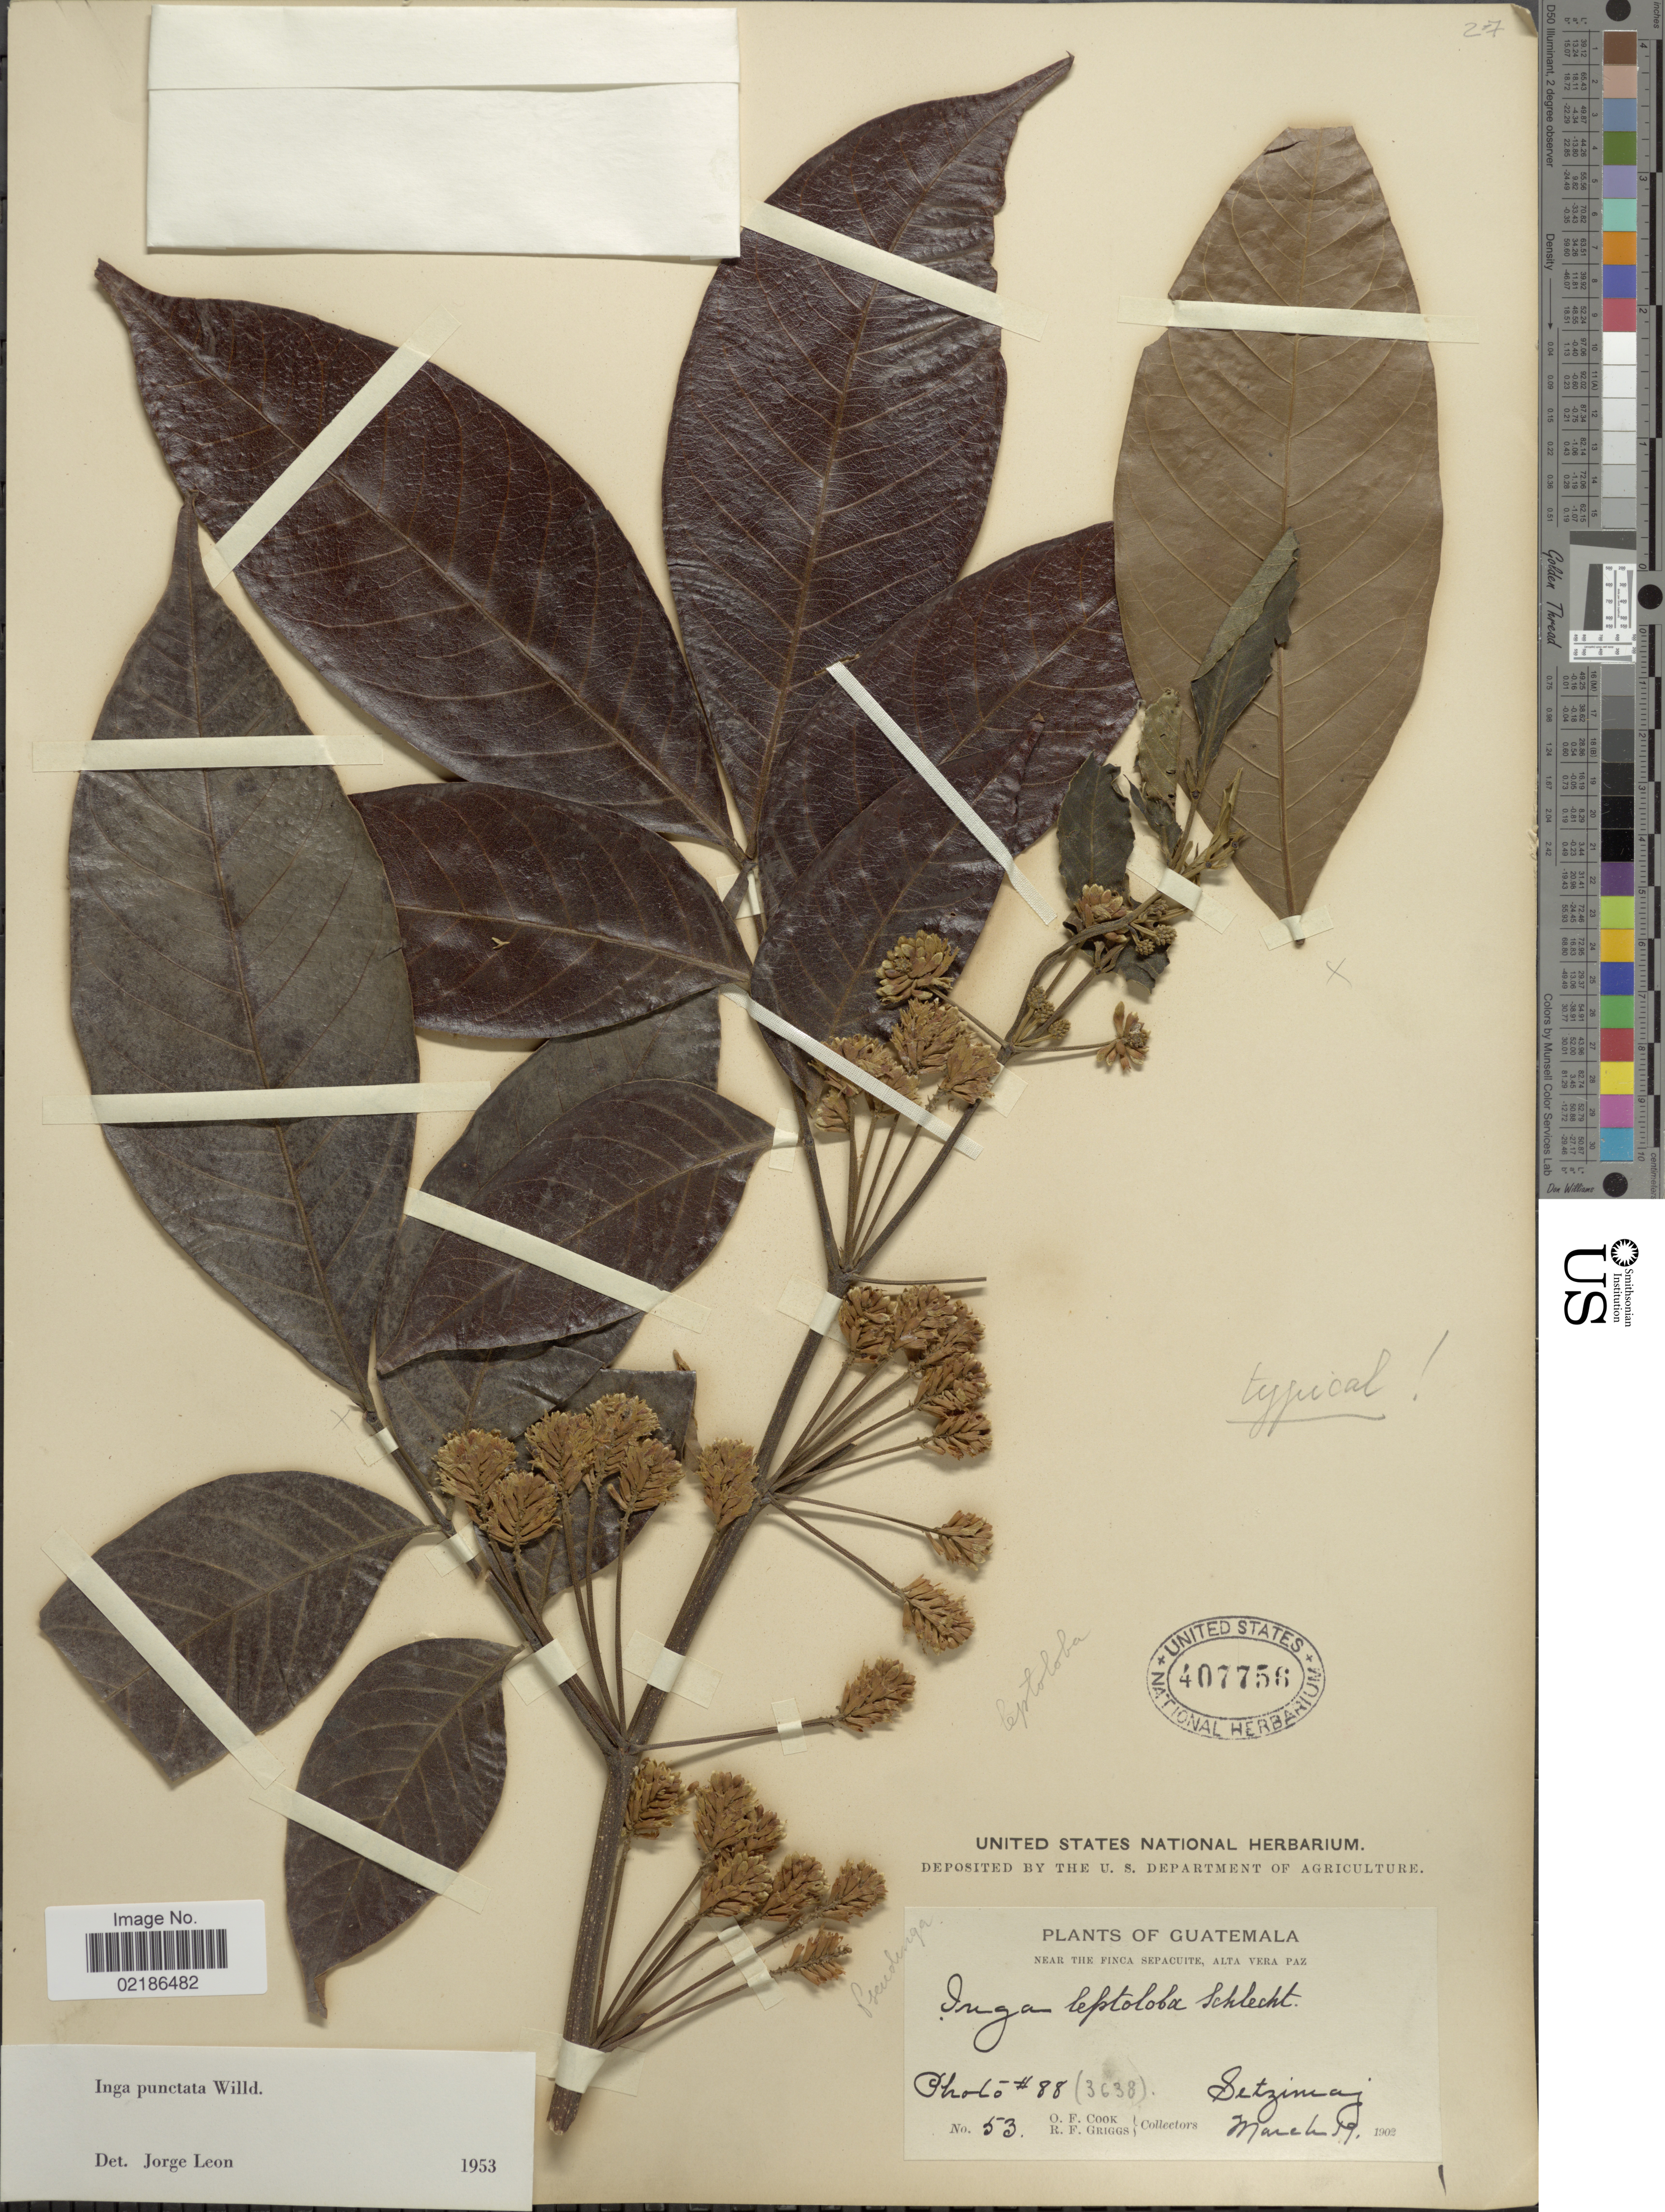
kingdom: Plantae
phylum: Tracheophyta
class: Magnoliopsida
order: Fabales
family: Fabaceae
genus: Inga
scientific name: Inga punctata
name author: Willd.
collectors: O. F. Cook & R. F. Griggs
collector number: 53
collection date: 1902-03-19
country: Guatemala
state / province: Alta Verapaz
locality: Near the Finca Sepacuite, Alta Vera Paz, Setzimaj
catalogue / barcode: US 407756